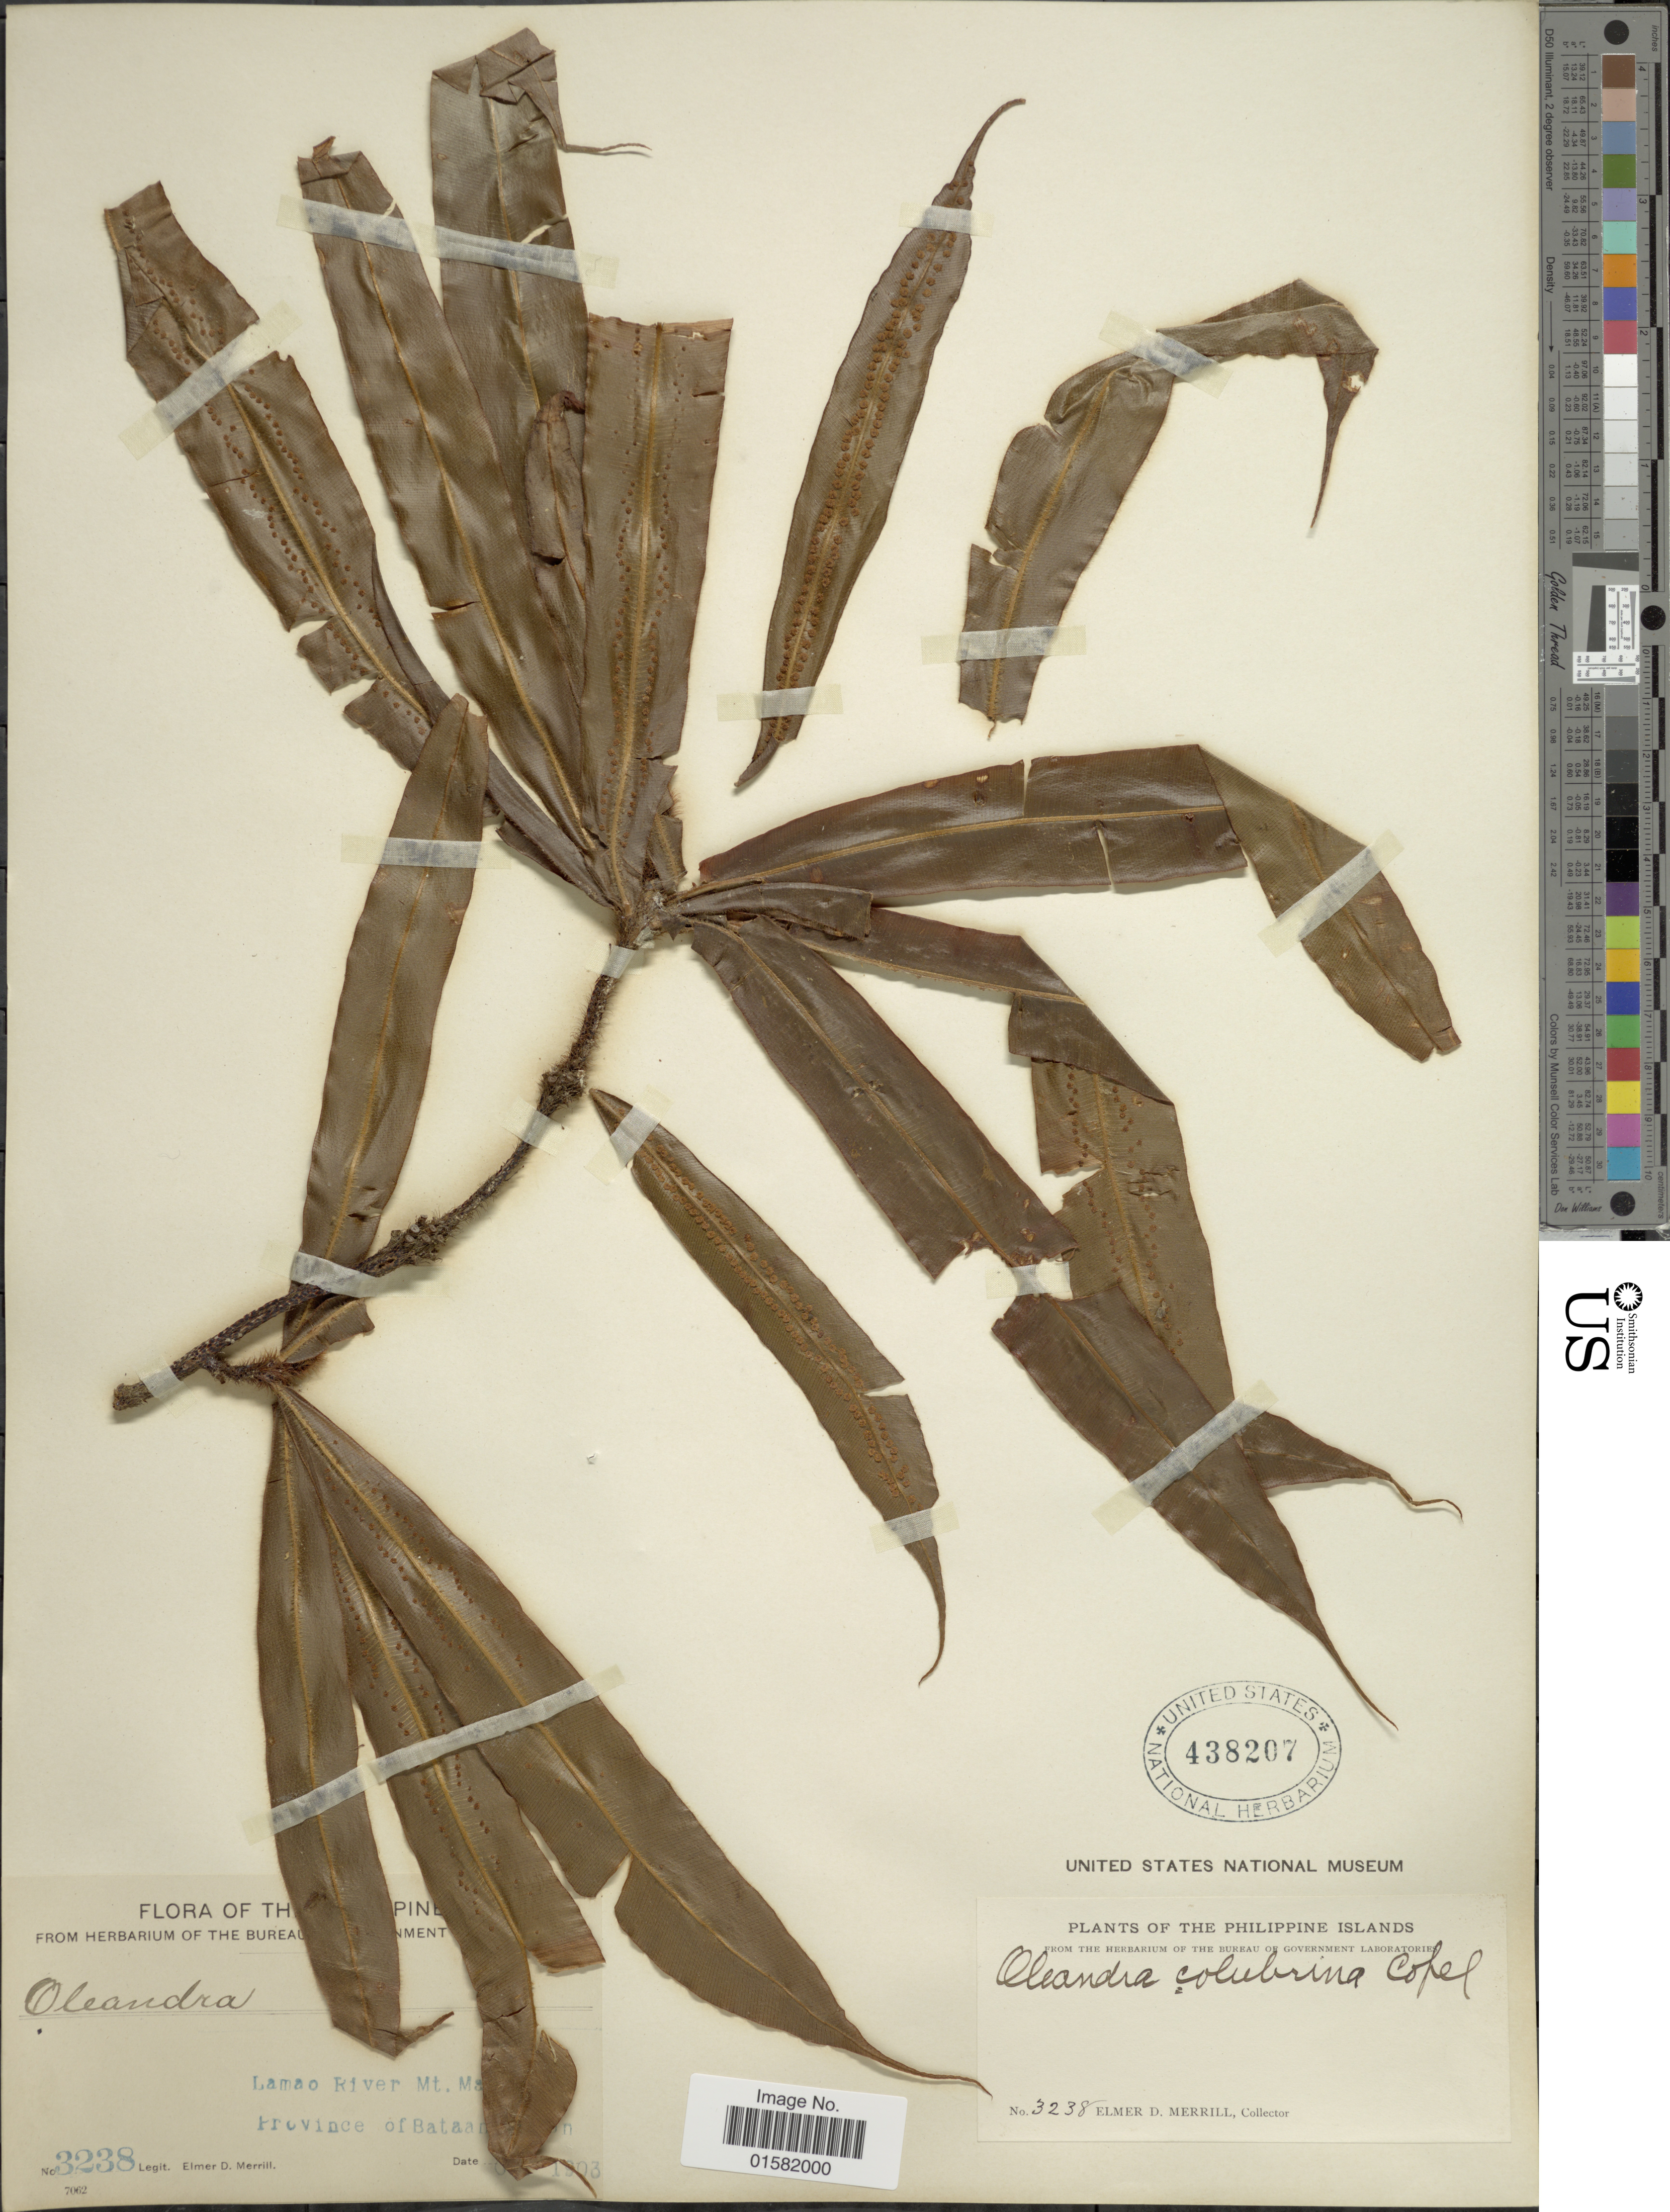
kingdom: Plantae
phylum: Tracheophyta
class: Polypodiopsida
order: Polypodiales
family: Oleandraceae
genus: Oleandra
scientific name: Oleandra colubrina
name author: (Blanco) Copel.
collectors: E. D. Merrill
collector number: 3238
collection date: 1903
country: Philippines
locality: The Philippines, Lamao River, Mt. Ma[illegible text], Province of Bataan, [illegible text].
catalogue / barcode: US 438207